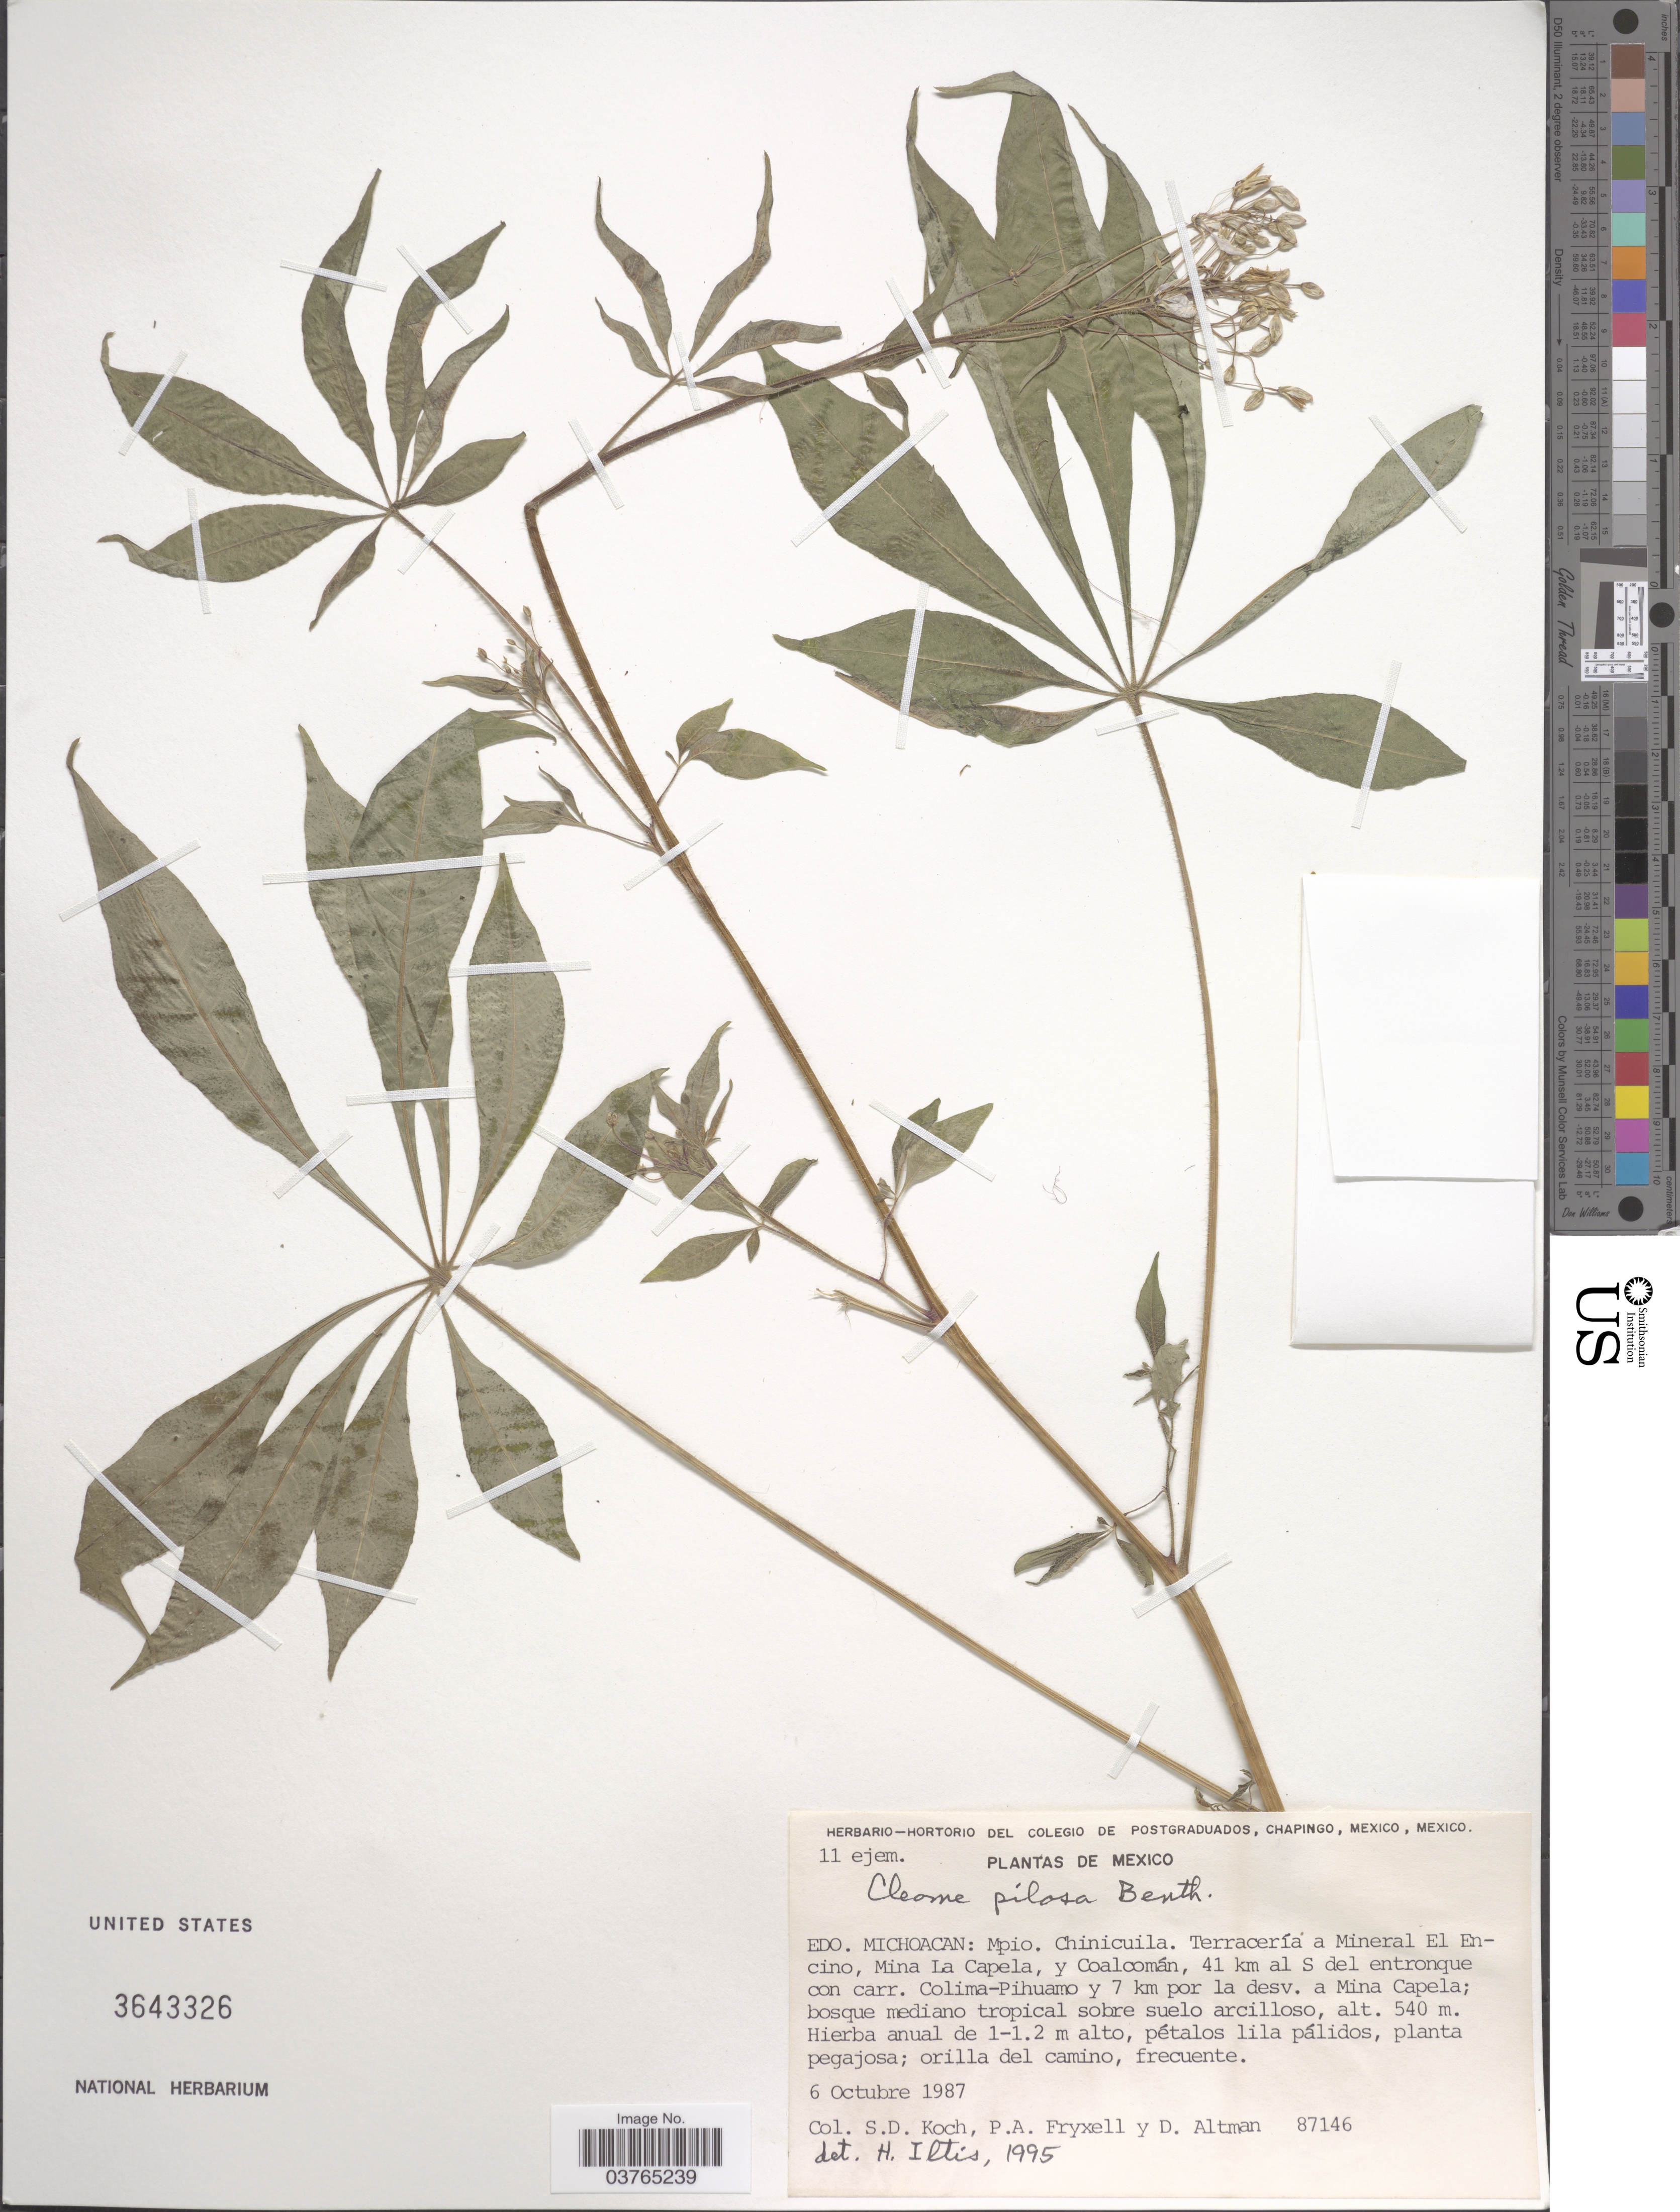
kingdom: Plantae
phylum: Tracheophyta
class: Magnoliopsida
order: Brassicales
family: Cleomaceae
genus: Cochranella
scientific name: Cochranella pilosa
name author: (Benth.) E.M. McGinty & Roalson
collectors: S. Koch, P. A. Fryxell & D. Altman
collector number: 87146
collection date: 1987-10-06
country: Mexico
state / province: Michoacán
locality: Edo. Michoacan: Mpio. Chinicuila. Terracería a Mineral el Encino, Mina La Capela, y Coalcomán, 41 km al S del entronque con carr. Colima-Pihuamo y 7 km por la desv. a Mina Capela.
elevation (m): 540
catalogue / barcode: US 3643326